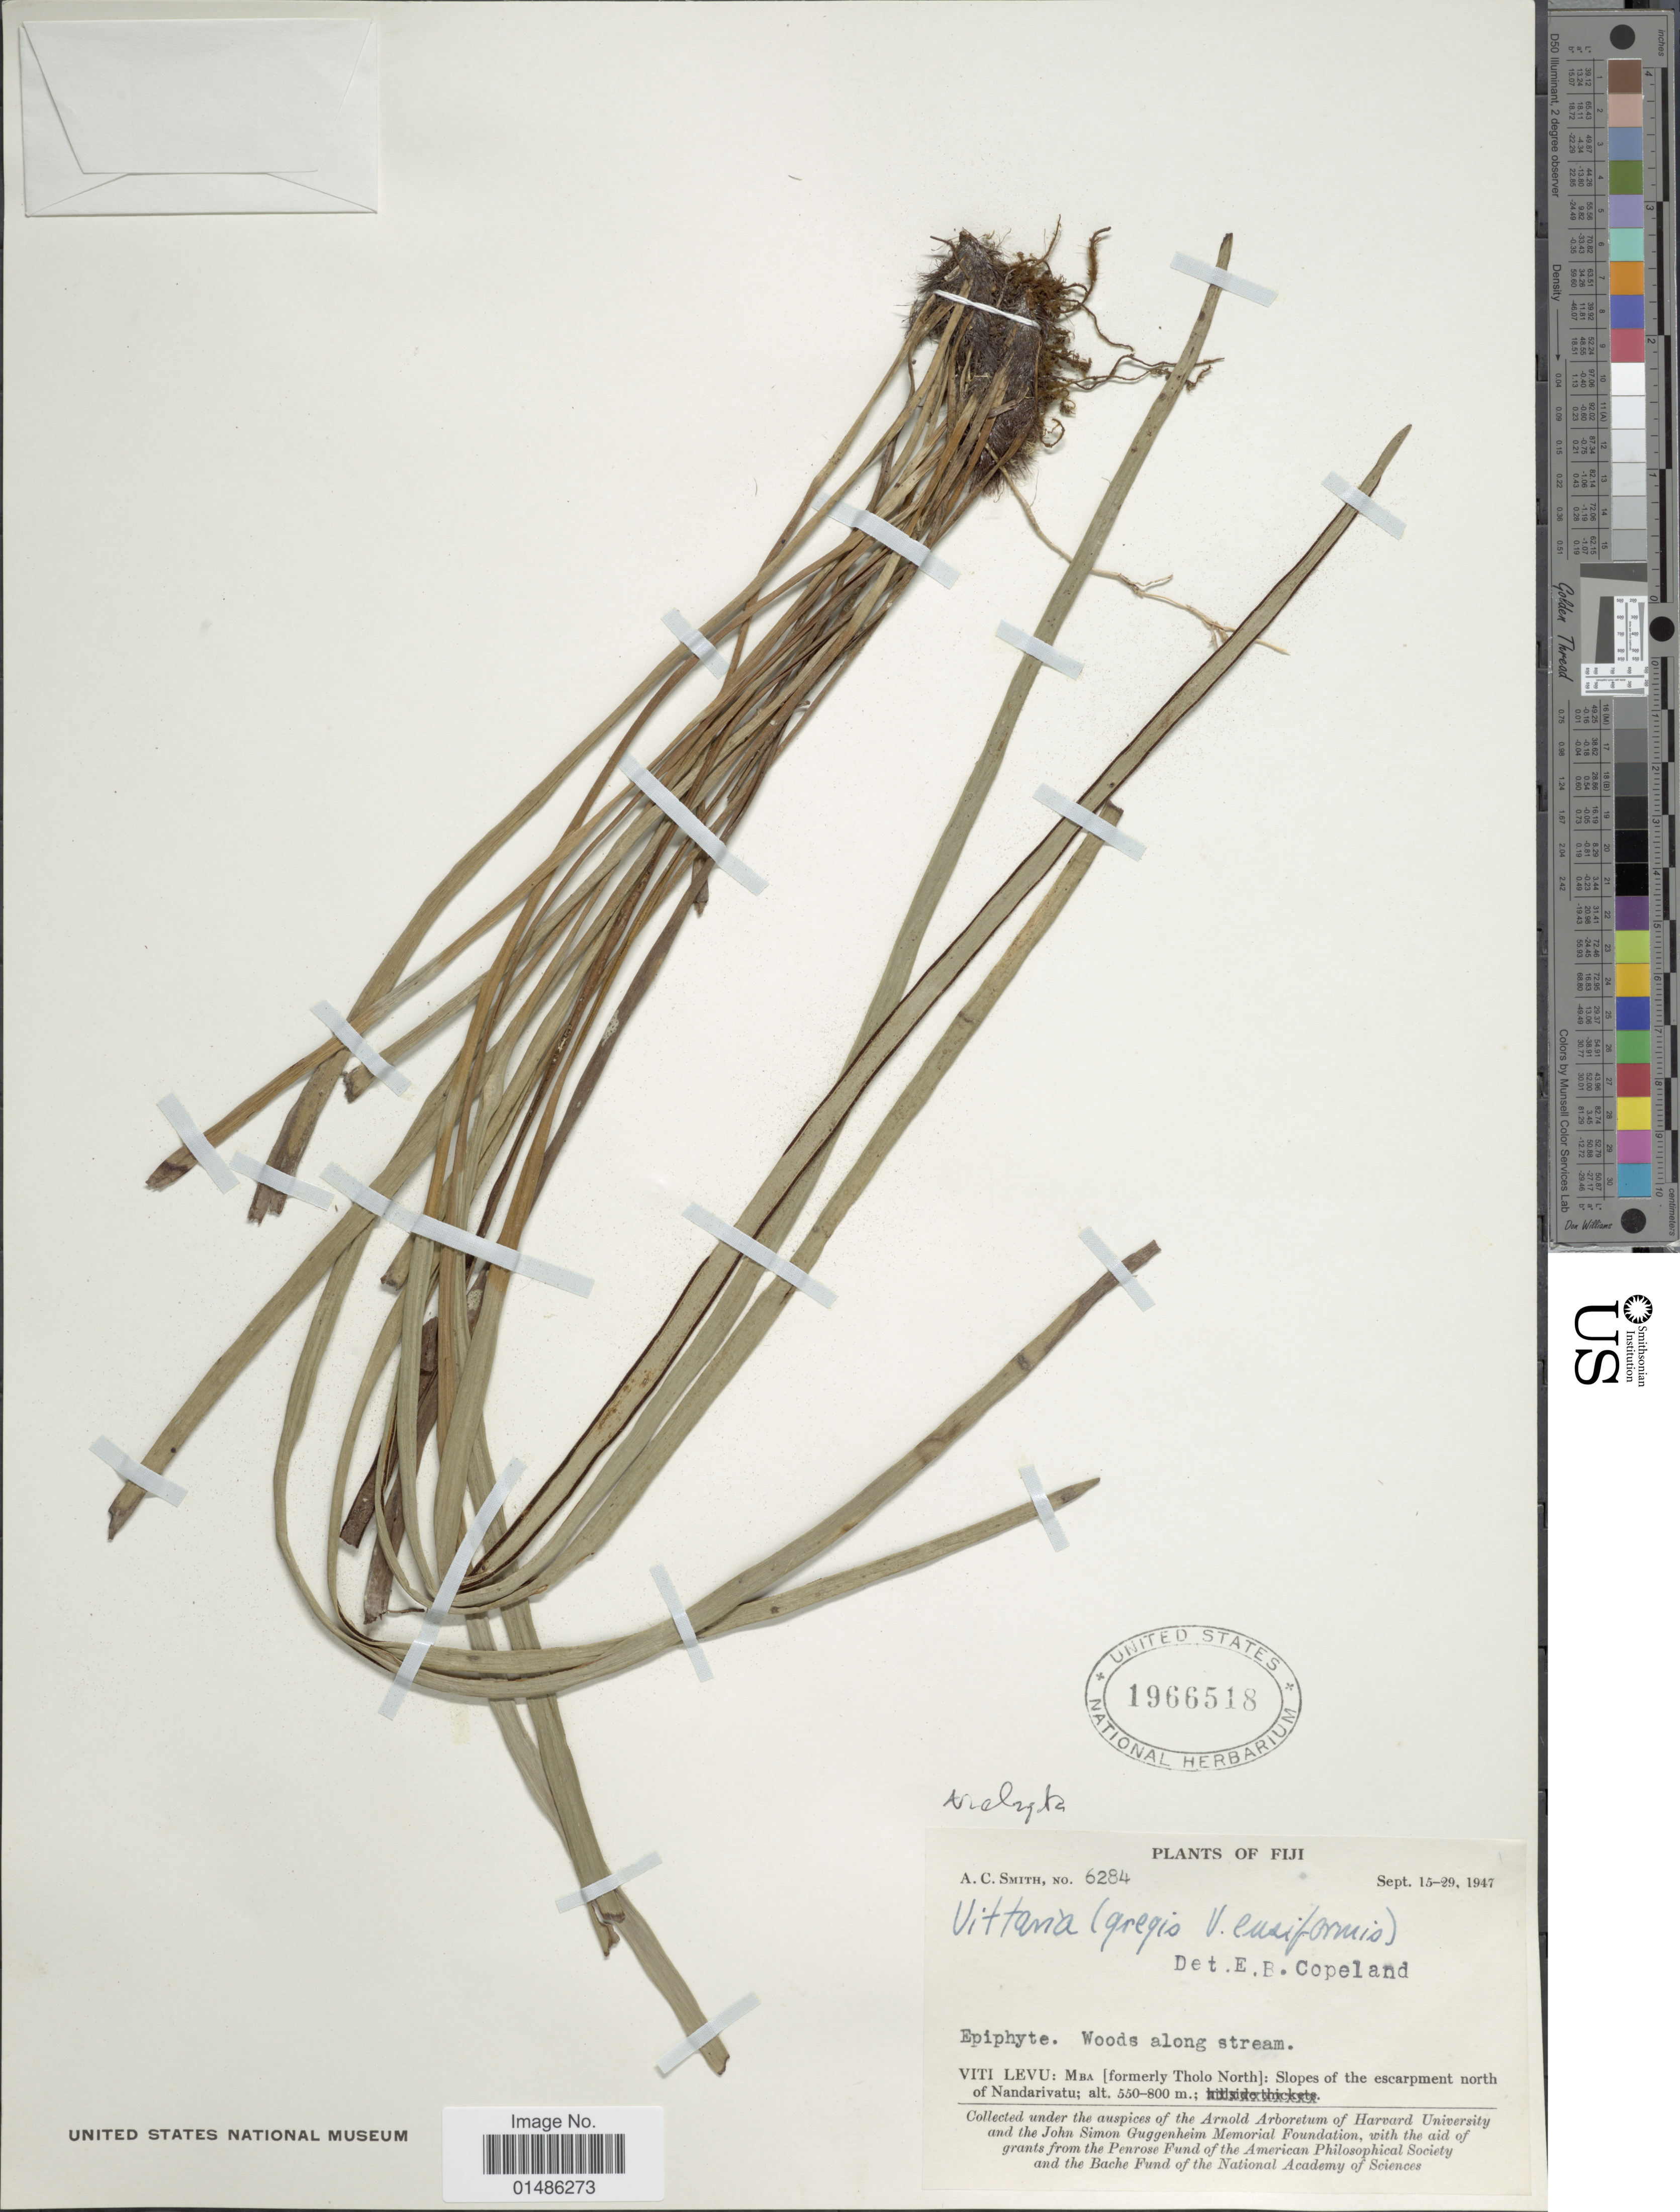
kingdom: Plantae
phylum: Tracheophyta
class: Polypodiopsida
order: Polypodiales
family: Pteridaceae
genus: Haplopteris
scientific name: Haplopteris elongata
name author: (Sw.) Crane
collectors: A. C. Smith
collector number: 6284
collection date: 1947-09-15/1947-09-29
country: Fiji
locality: Viti Levu: Mba [formerly Tholo North]: Slopes of the escarpment north of Nandarivatu.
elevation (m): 550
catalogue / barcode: US 1966518